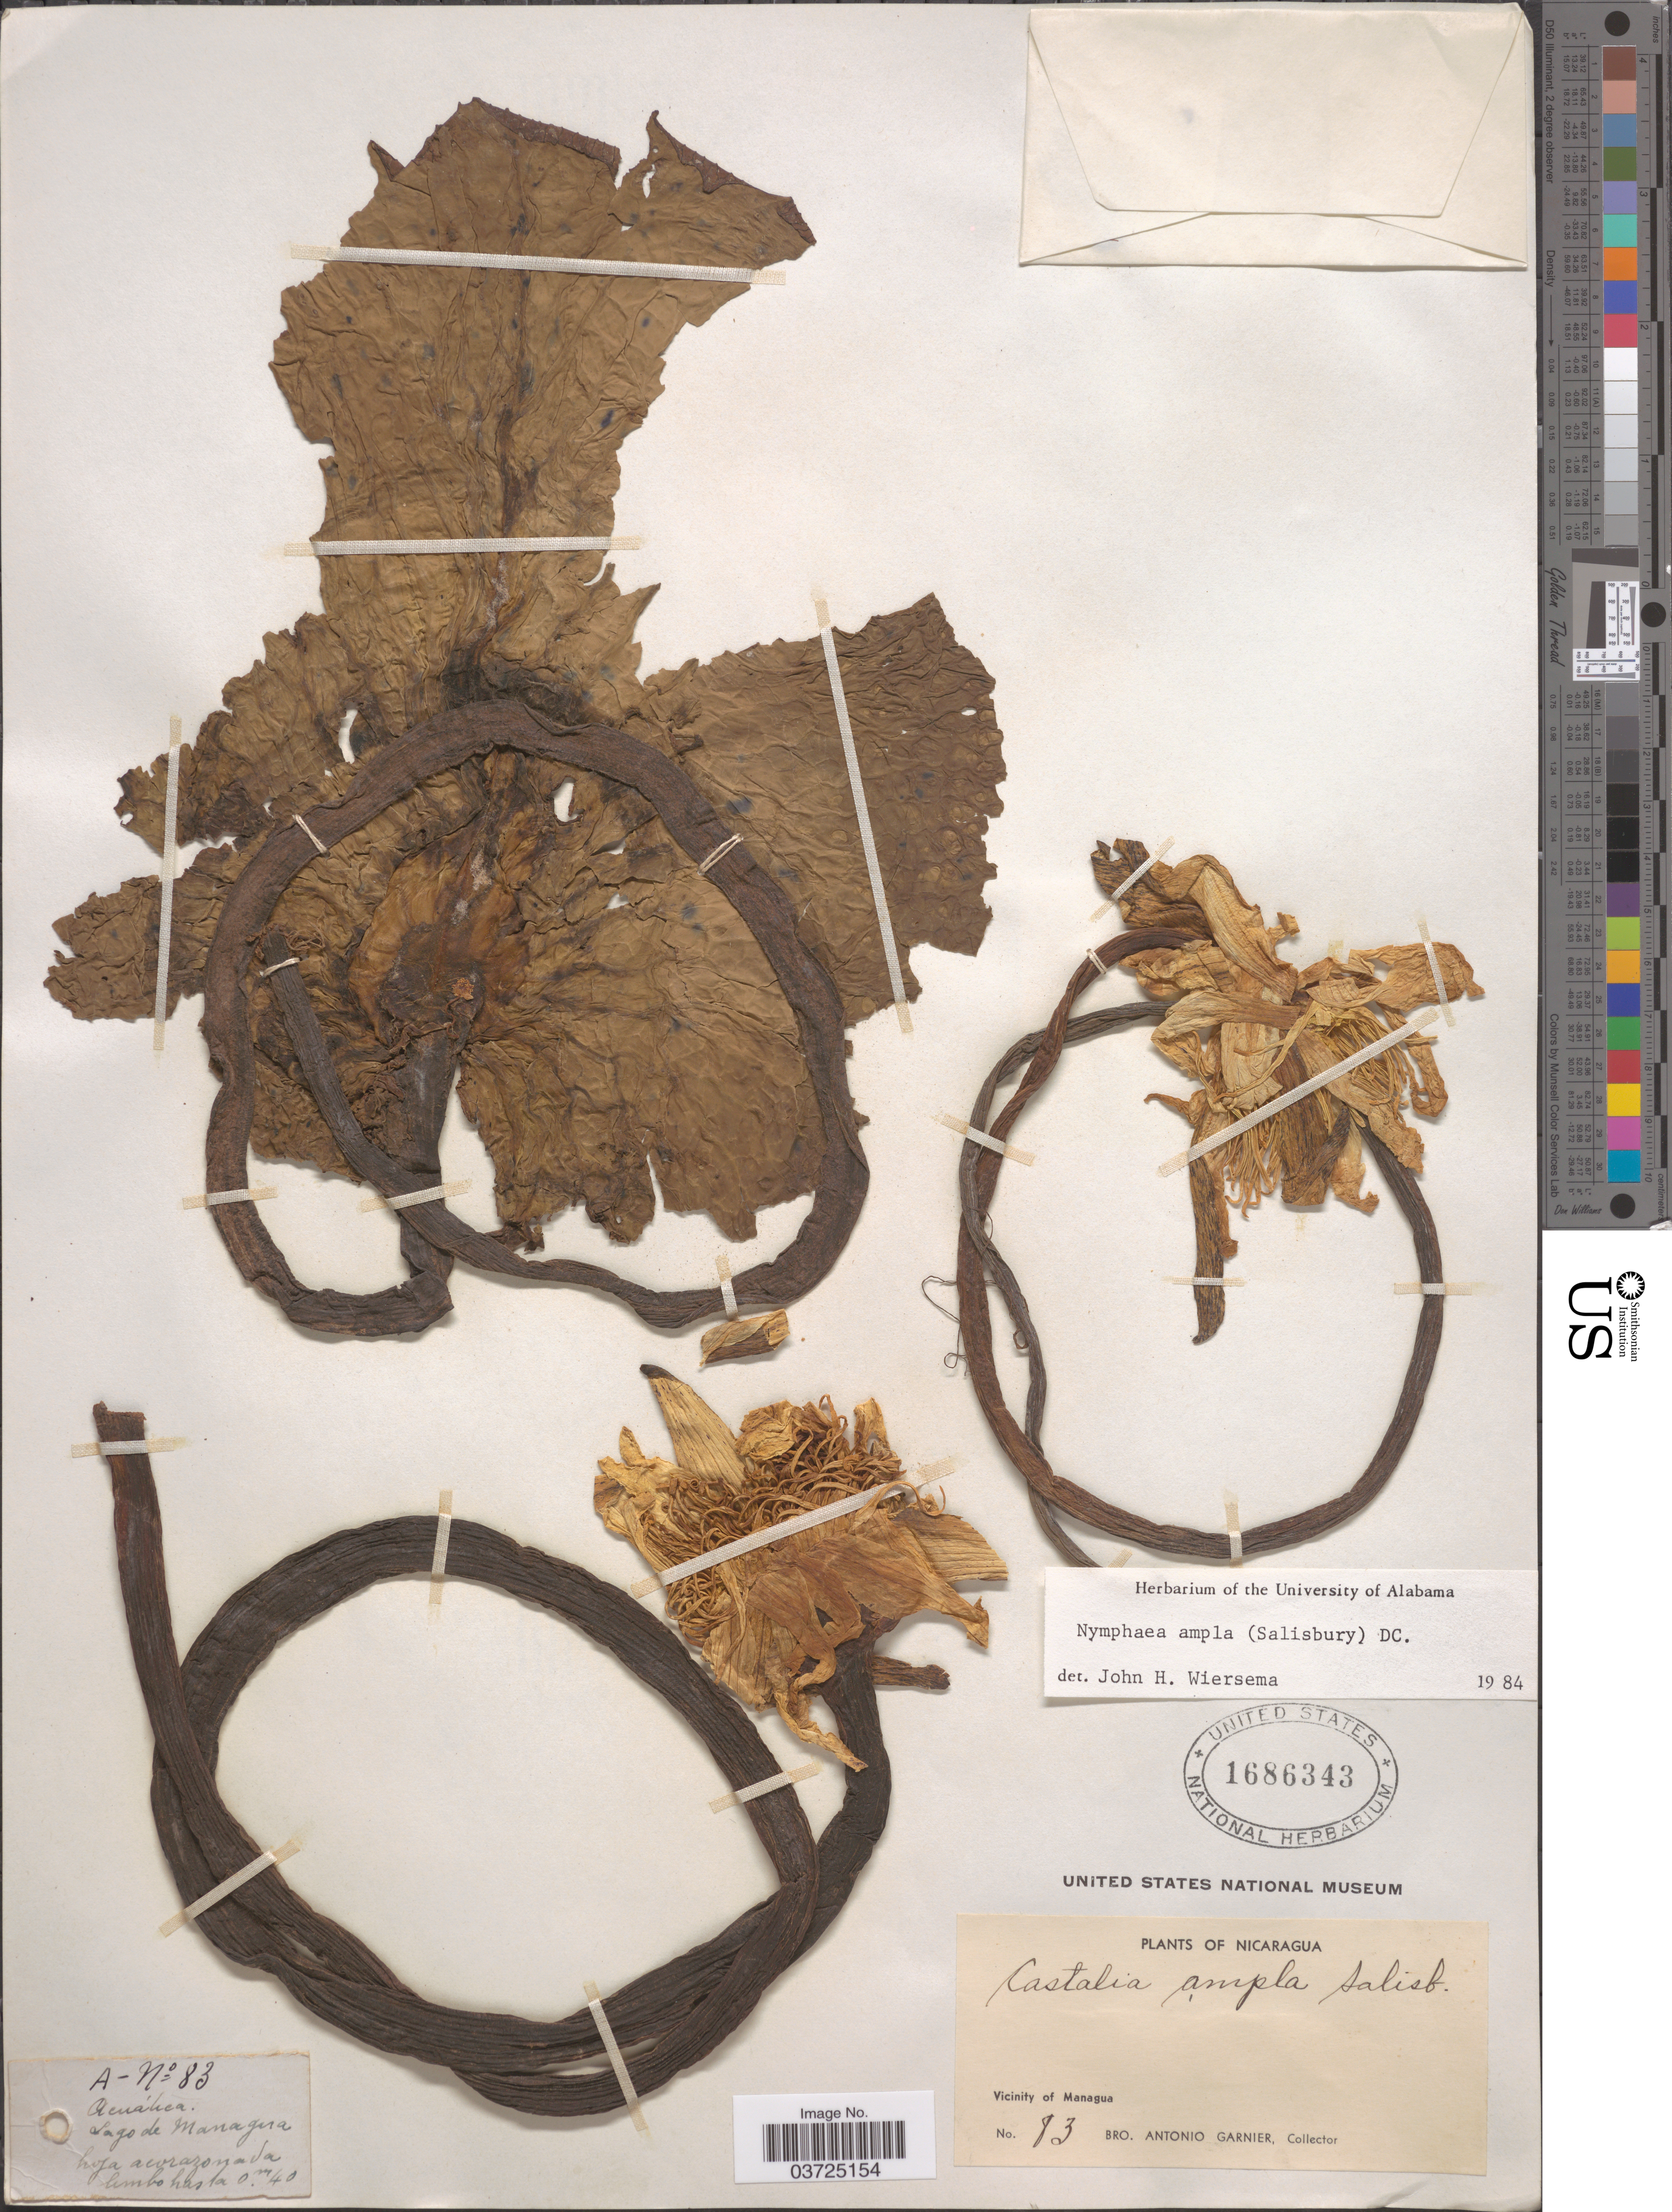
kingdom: Plantae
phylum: Tracheophyta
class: Magnoliopsida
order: Nymphaeales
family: Nymphaeaceae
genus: Nymphaea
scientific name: Nymphaea ampla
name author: (Salisb.) DC.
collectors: Bro. A. Garnier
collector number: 83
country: Nicaragua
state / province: Managua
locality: Acuáhca. Lago de Managua. Vicinity of Managua.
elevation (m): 0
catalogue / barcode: US 1686343